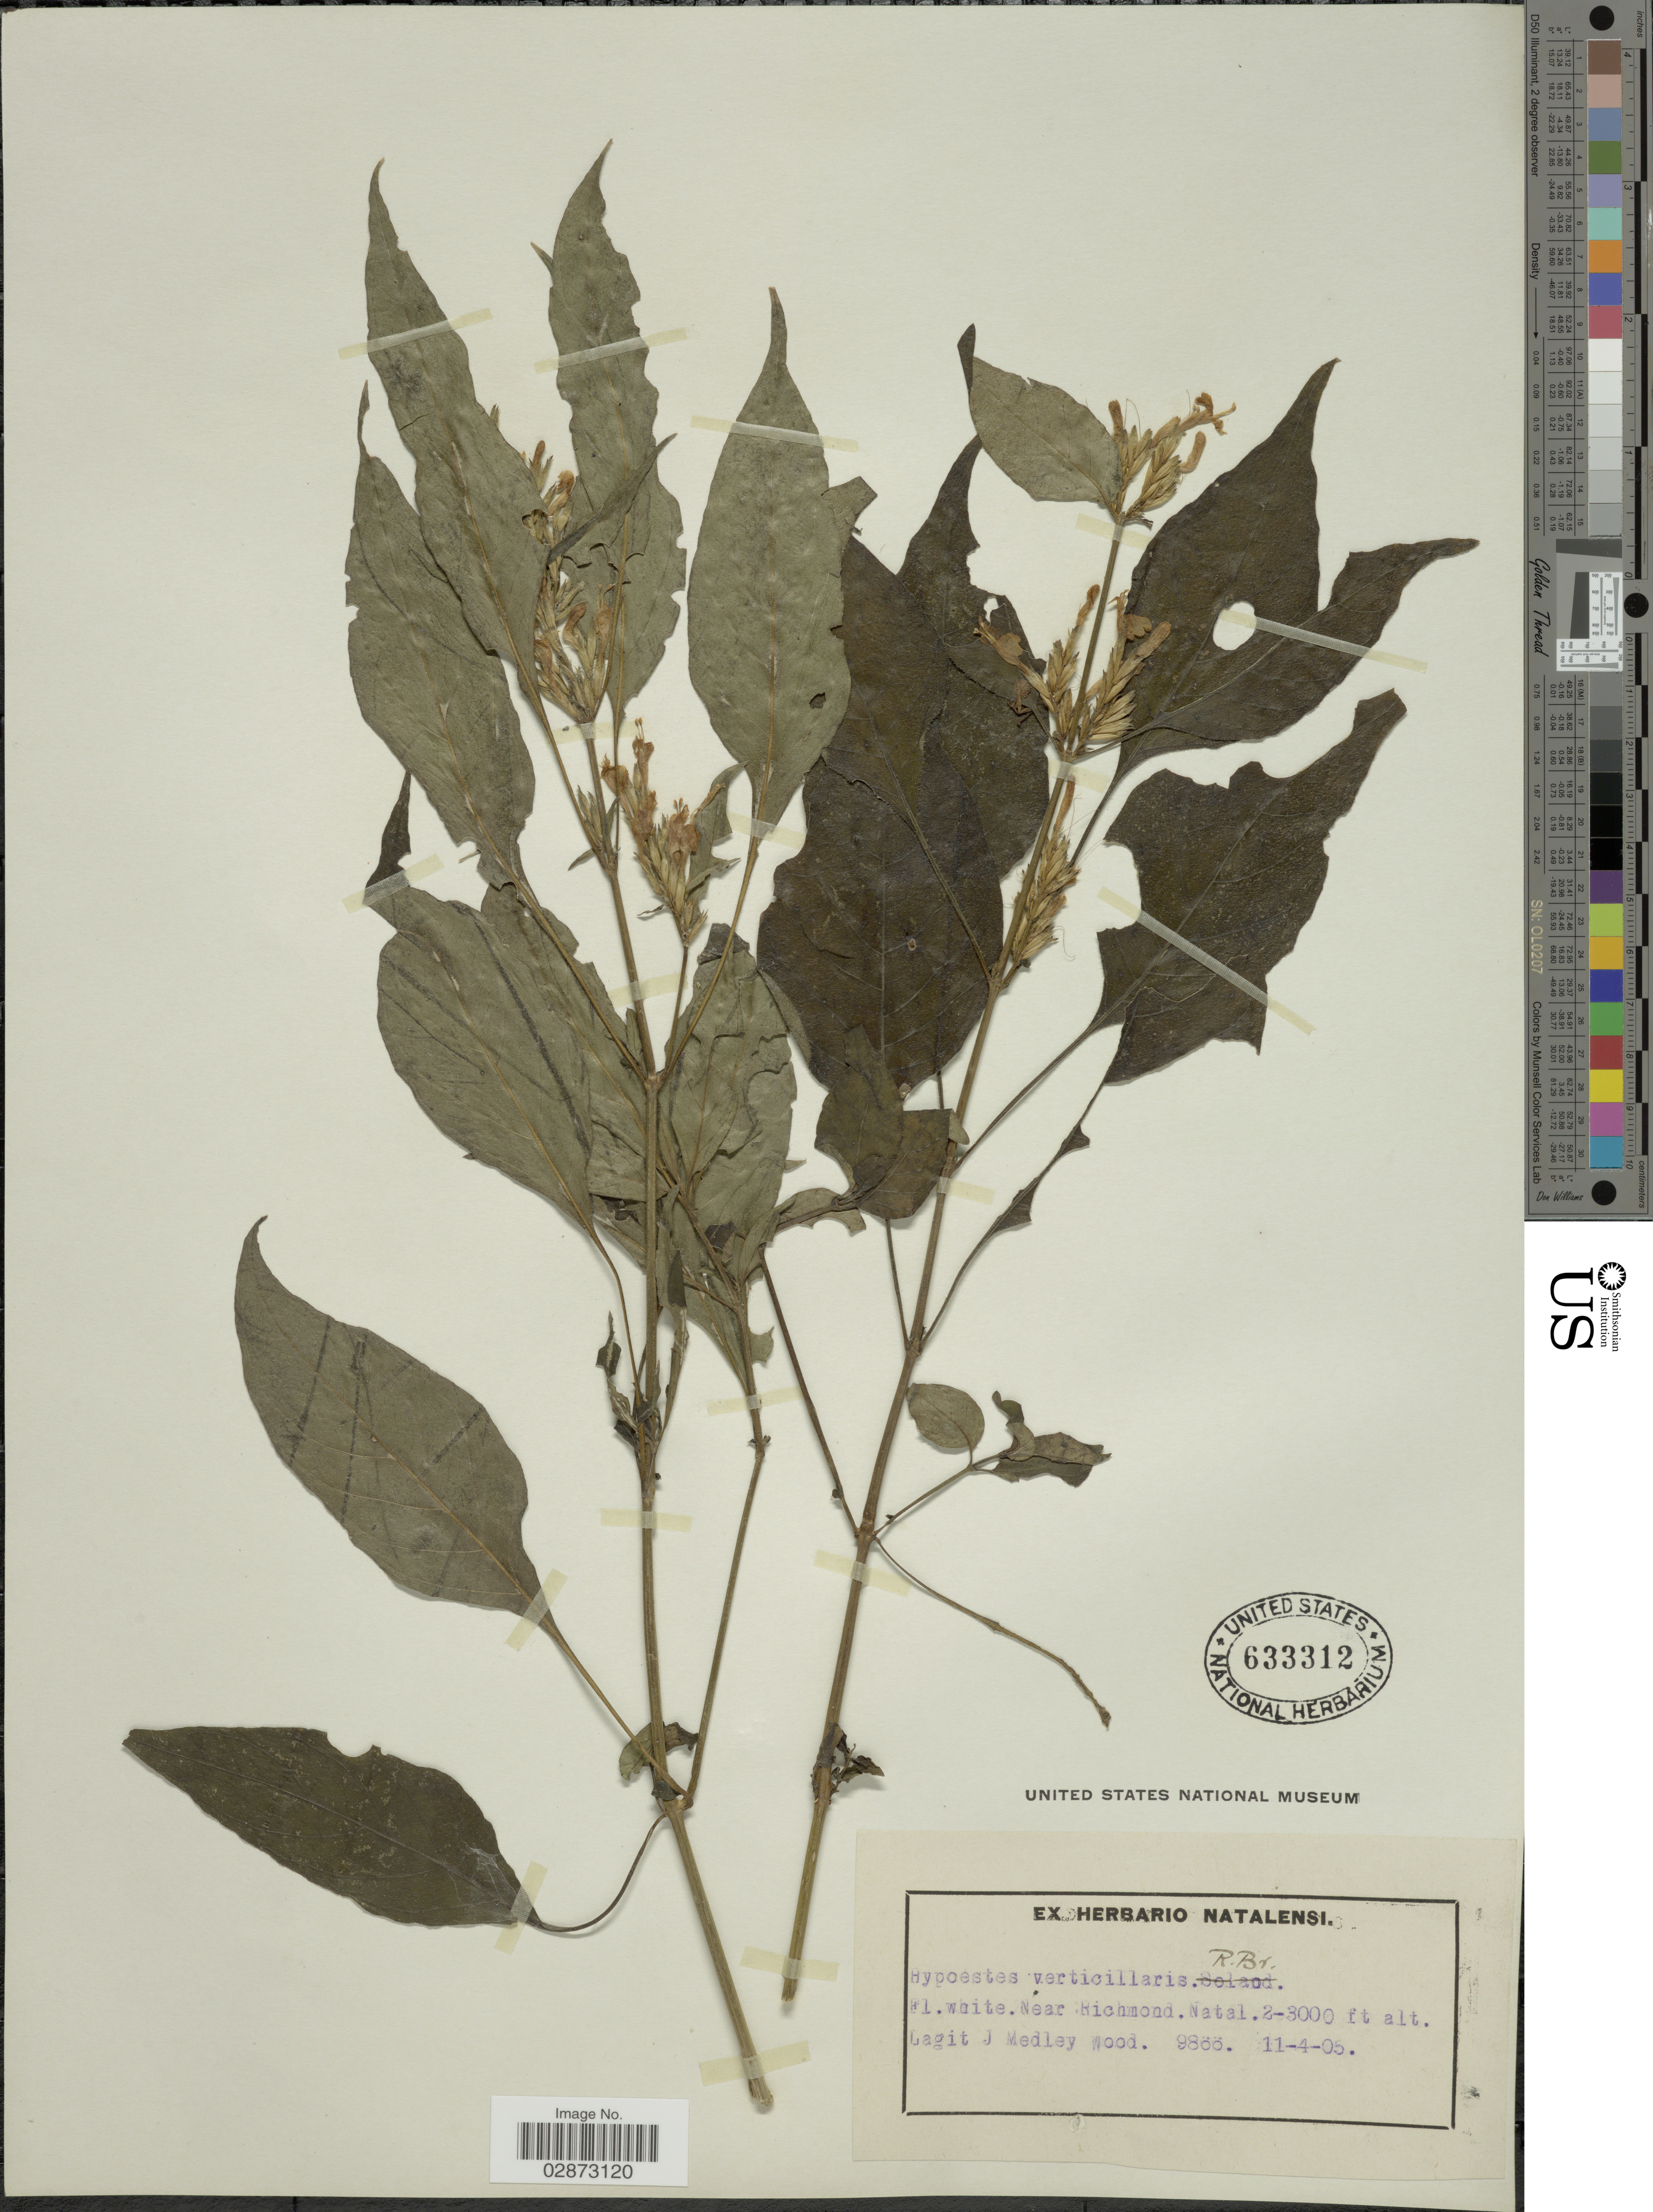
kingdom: Plantae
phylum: Tracheophyta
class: Magnoliopsida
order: Lamiales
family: Acanthaceae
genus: Hypoestes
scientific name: Hypoestes verticillaris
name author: (L. f.) Sol.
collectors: J. Medley Wood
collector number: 9866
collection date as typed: Transcribed d/m/y: 11/4/5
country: South Africa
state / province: KwaZulu-Natal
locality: Near Richmond. Natal.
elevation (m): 610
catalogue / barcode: US 633312